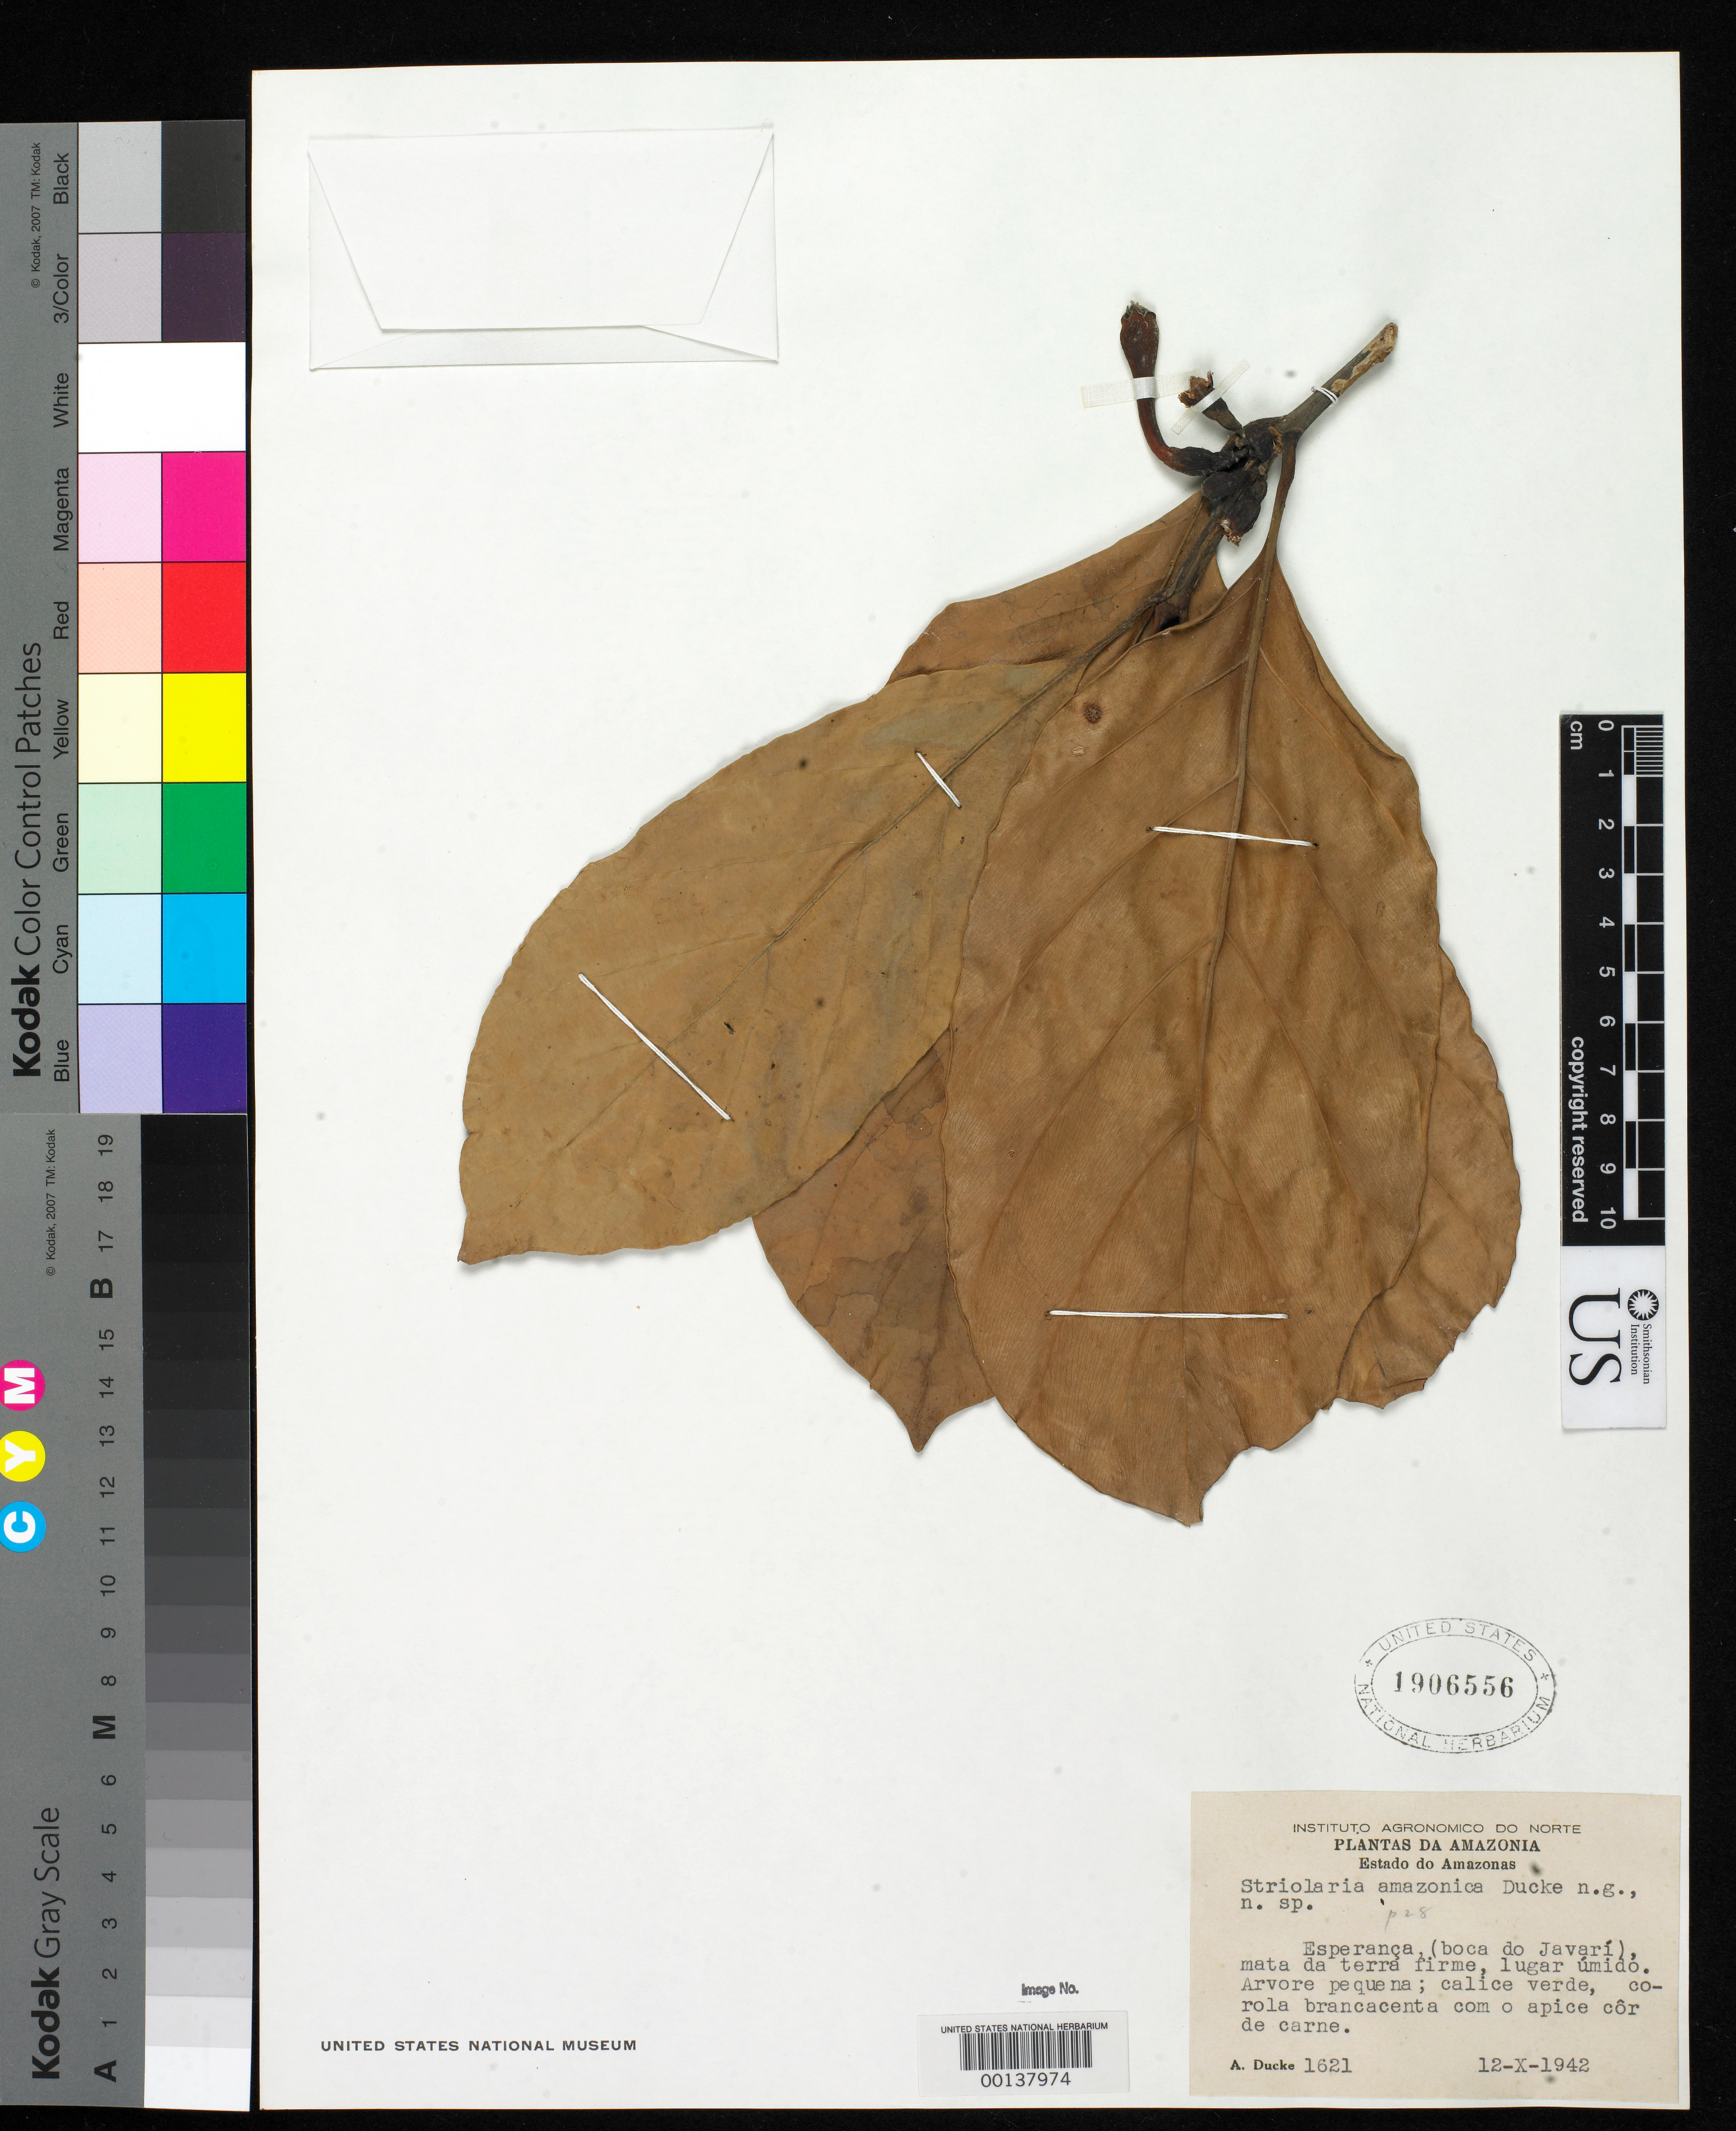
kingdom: Plantae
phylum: Tracheophyta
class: Magnoliopsida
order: Gentianales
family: Rubiaceae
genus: Striolaria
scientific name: Striolaria amazonica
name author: Ducke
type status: Isotype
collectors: A. Ducke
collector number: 1621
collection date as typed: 12 Oct 1942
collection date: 1942-10-12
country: Brazil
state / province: Amazonas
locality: Esperanca (Boca do Javari).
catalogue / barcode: US 1906556